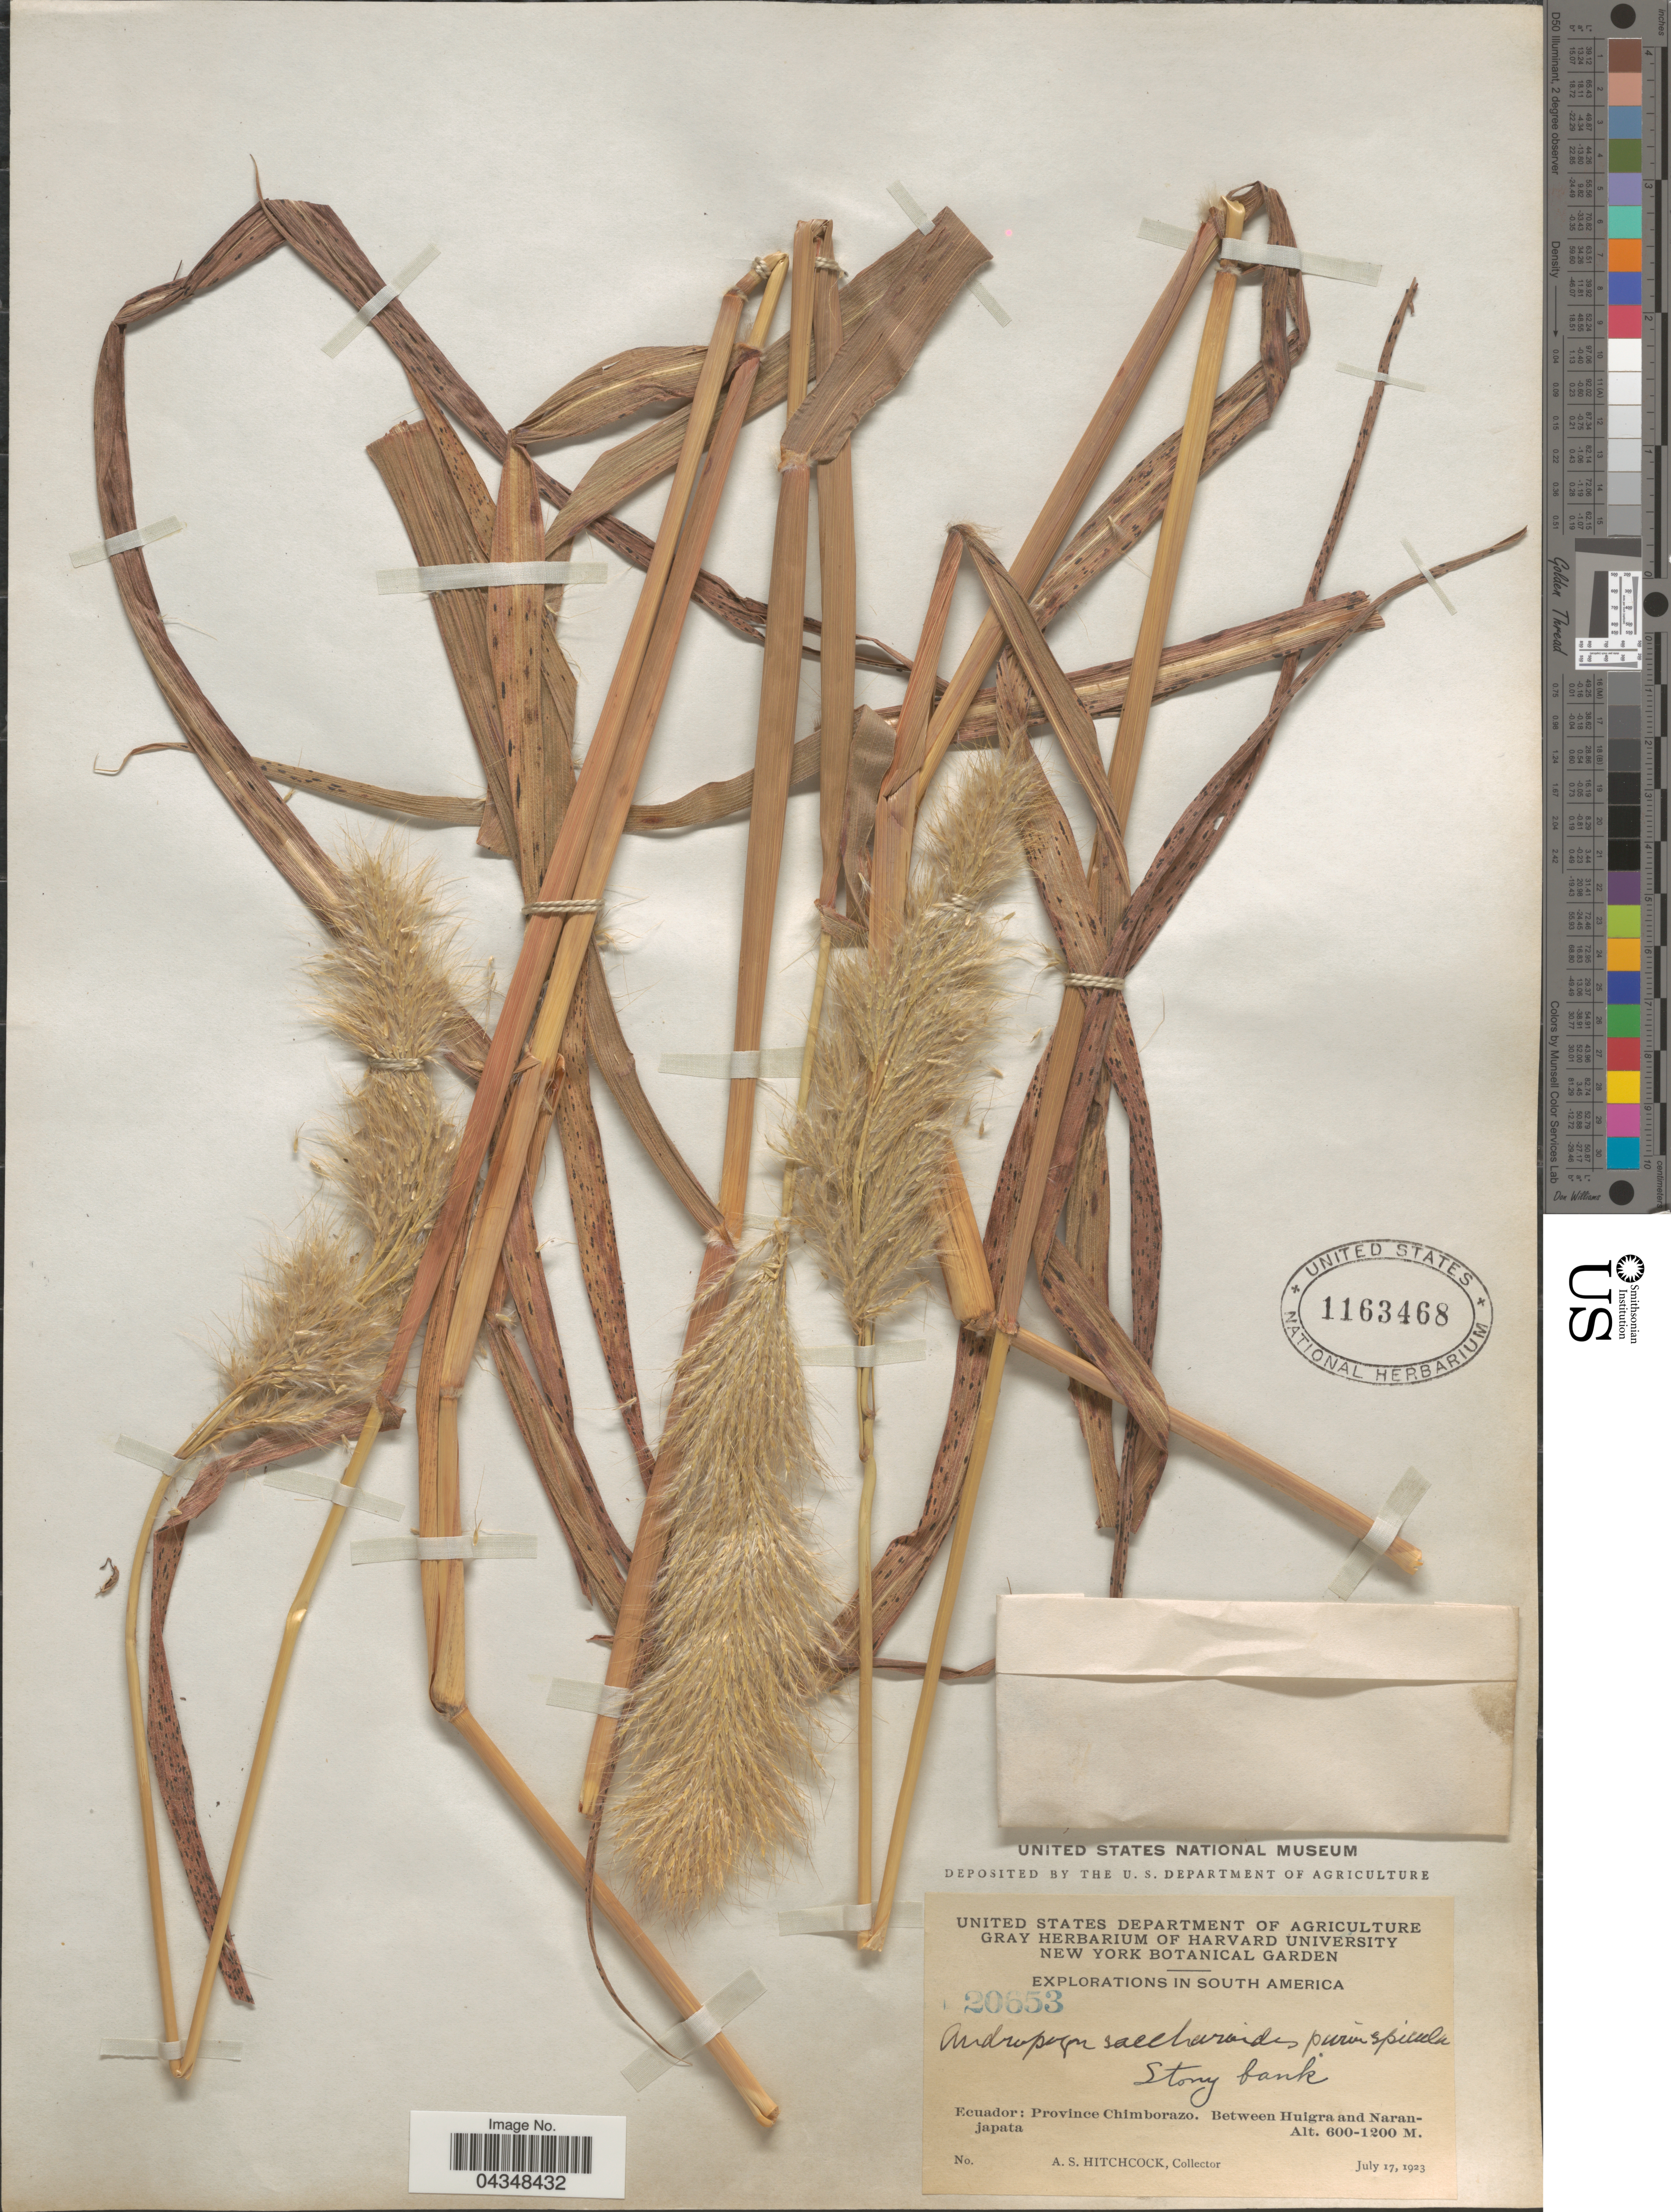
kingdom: Plantae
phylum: Tracheophyta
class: Liliopsida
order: Poales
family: Poaceae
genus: Bothriochloa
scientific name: Bothriochloa saccharoides var. parvispicula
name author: (Hitchc.) Tovar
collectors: A. S. Hitchcock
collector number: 20653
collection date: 1923-07-17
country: Ecuador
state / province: Chimborazo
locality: Explorations in South America. Between Huigra and Naranjapata.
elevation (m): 600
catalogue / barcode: US 1163468